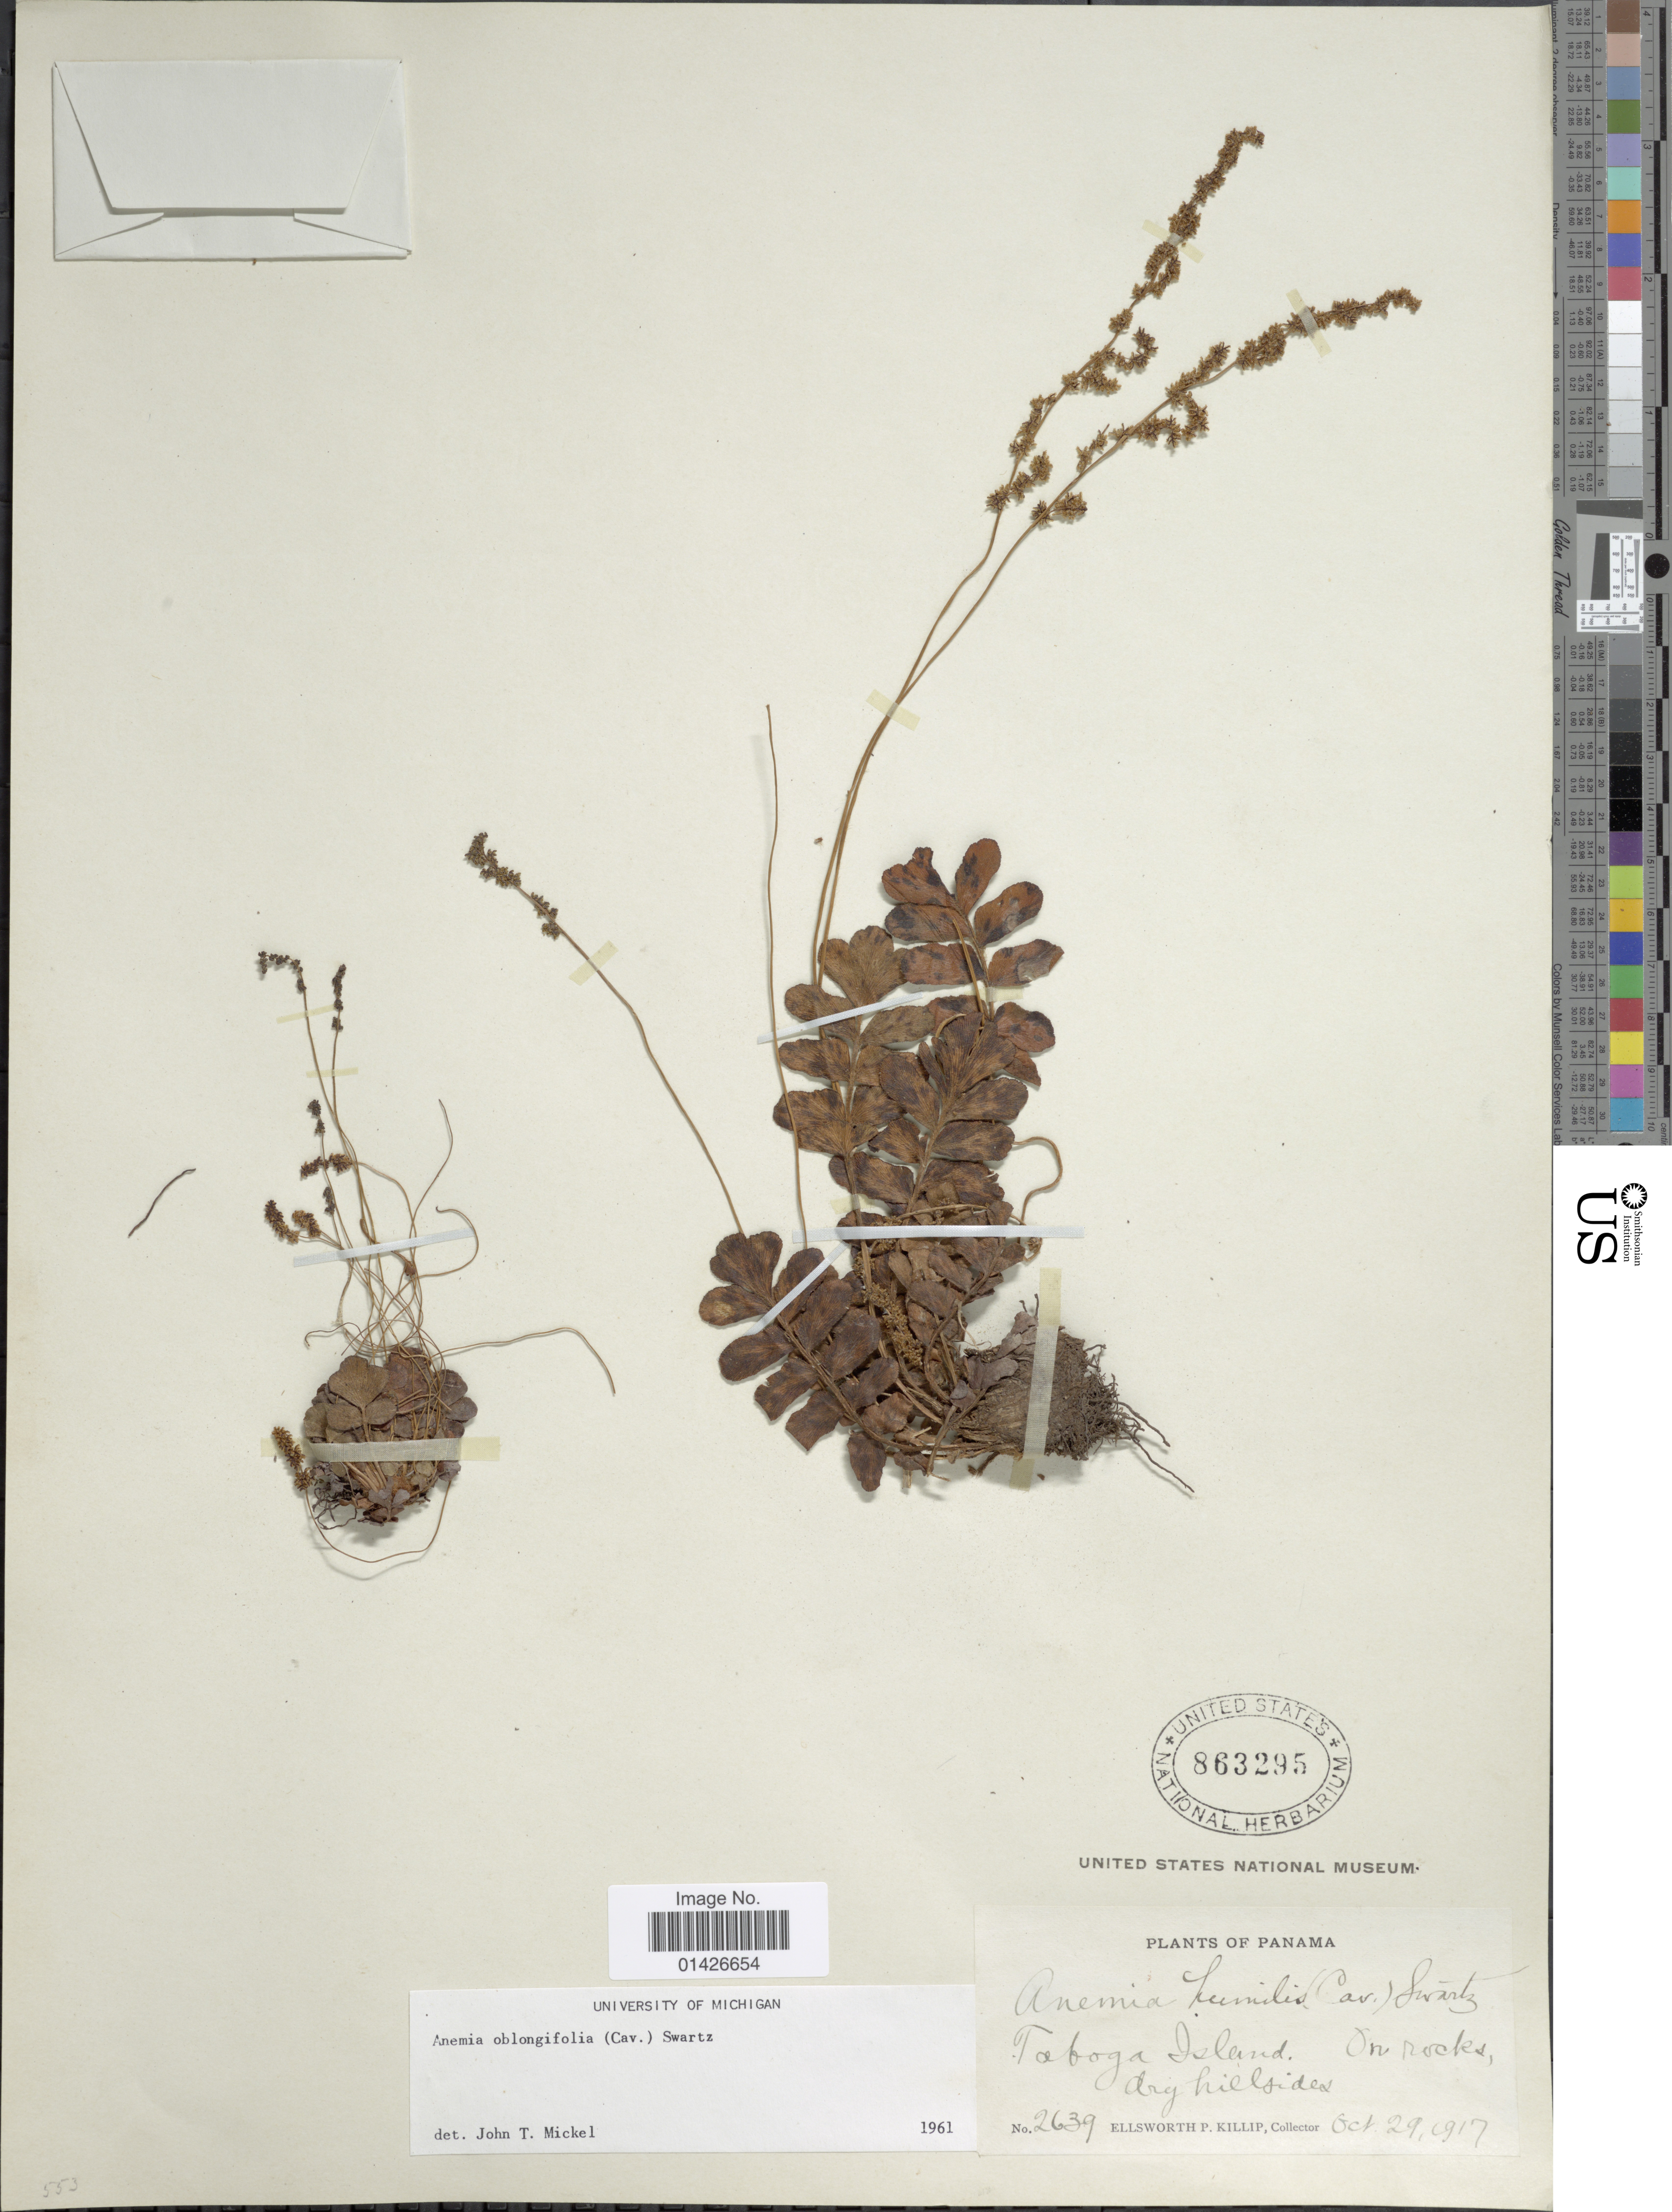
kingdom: Plantae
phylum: Tracheophyta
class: Polypodiopsida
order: Schizaeales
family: Anemiaceae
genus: Anemia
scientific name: Anemia oblongifolia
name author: (Cav.) Sw.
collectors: E. P. Killip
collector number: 2639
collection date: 1917-10-29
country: Panama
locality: Taboga Island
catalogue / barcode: US 863295